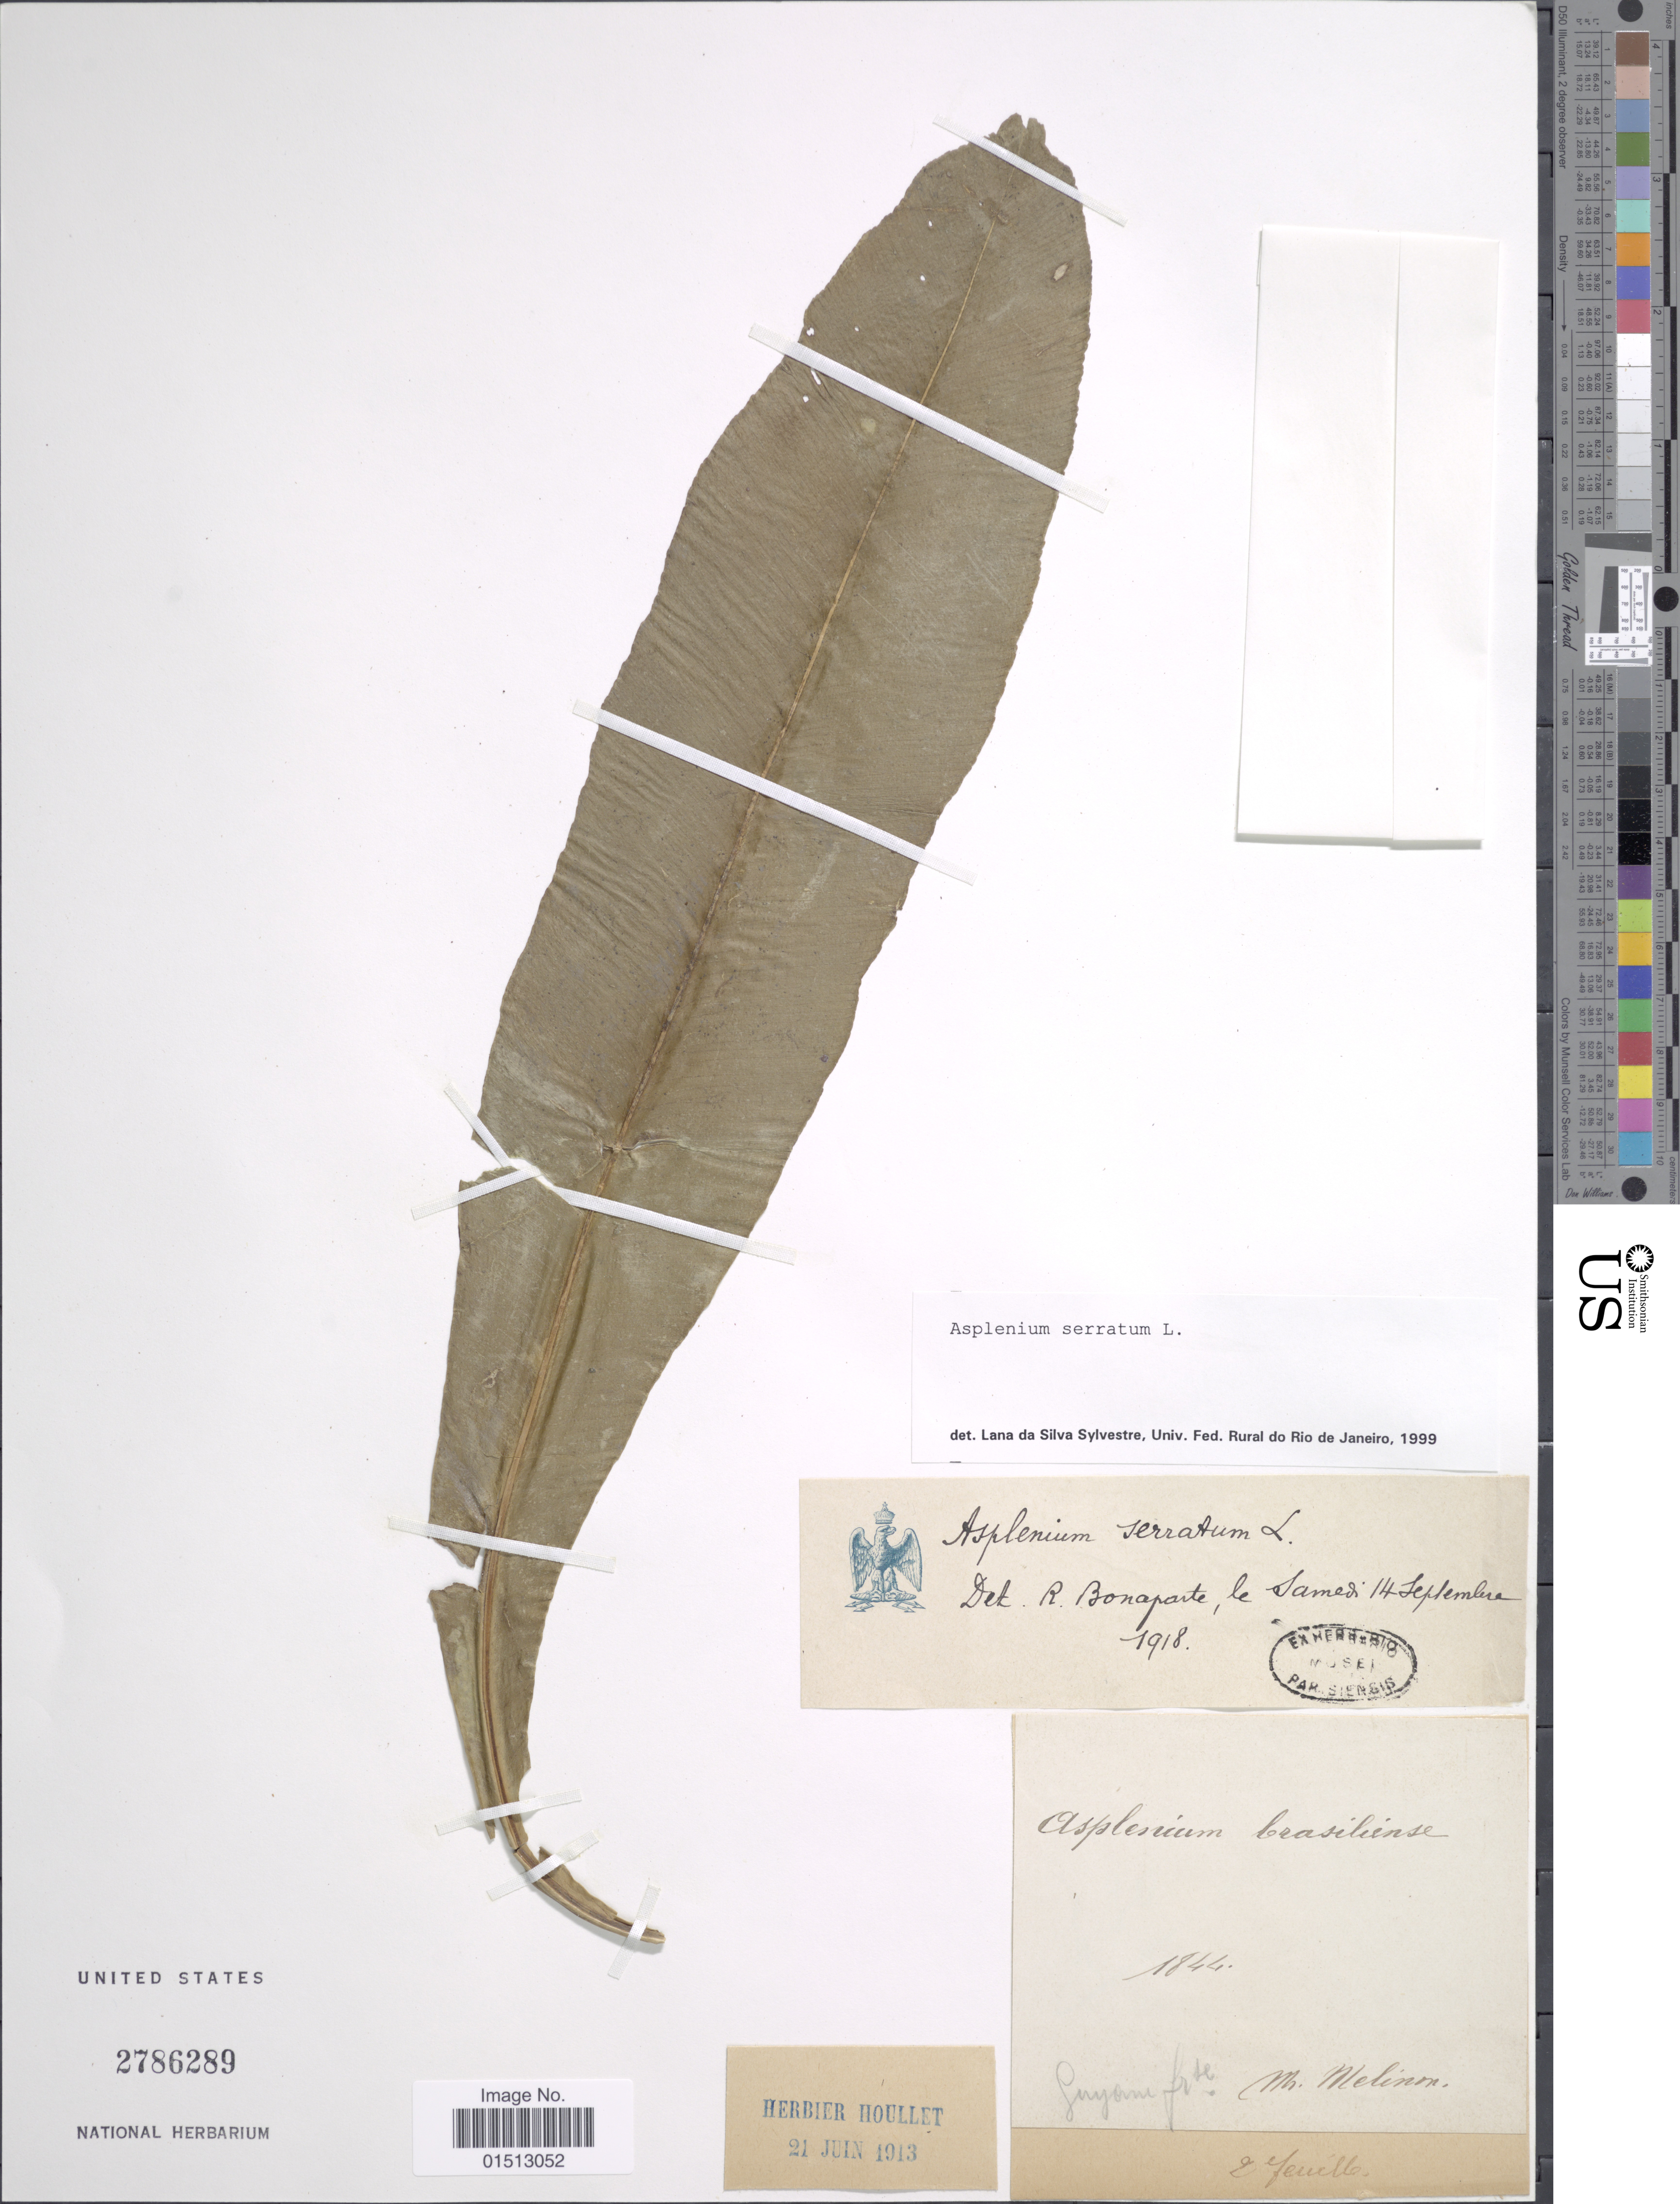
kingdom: Plantae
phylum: Tracheophyta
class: Polypodiopsida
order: Polypodiales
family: Aspleniaceae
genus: Asplenium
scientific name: Asplenium serratum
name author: L.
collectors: M. Melinon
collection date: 1844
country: French Guiana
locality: Guyane Frse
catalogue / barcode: US 2786289